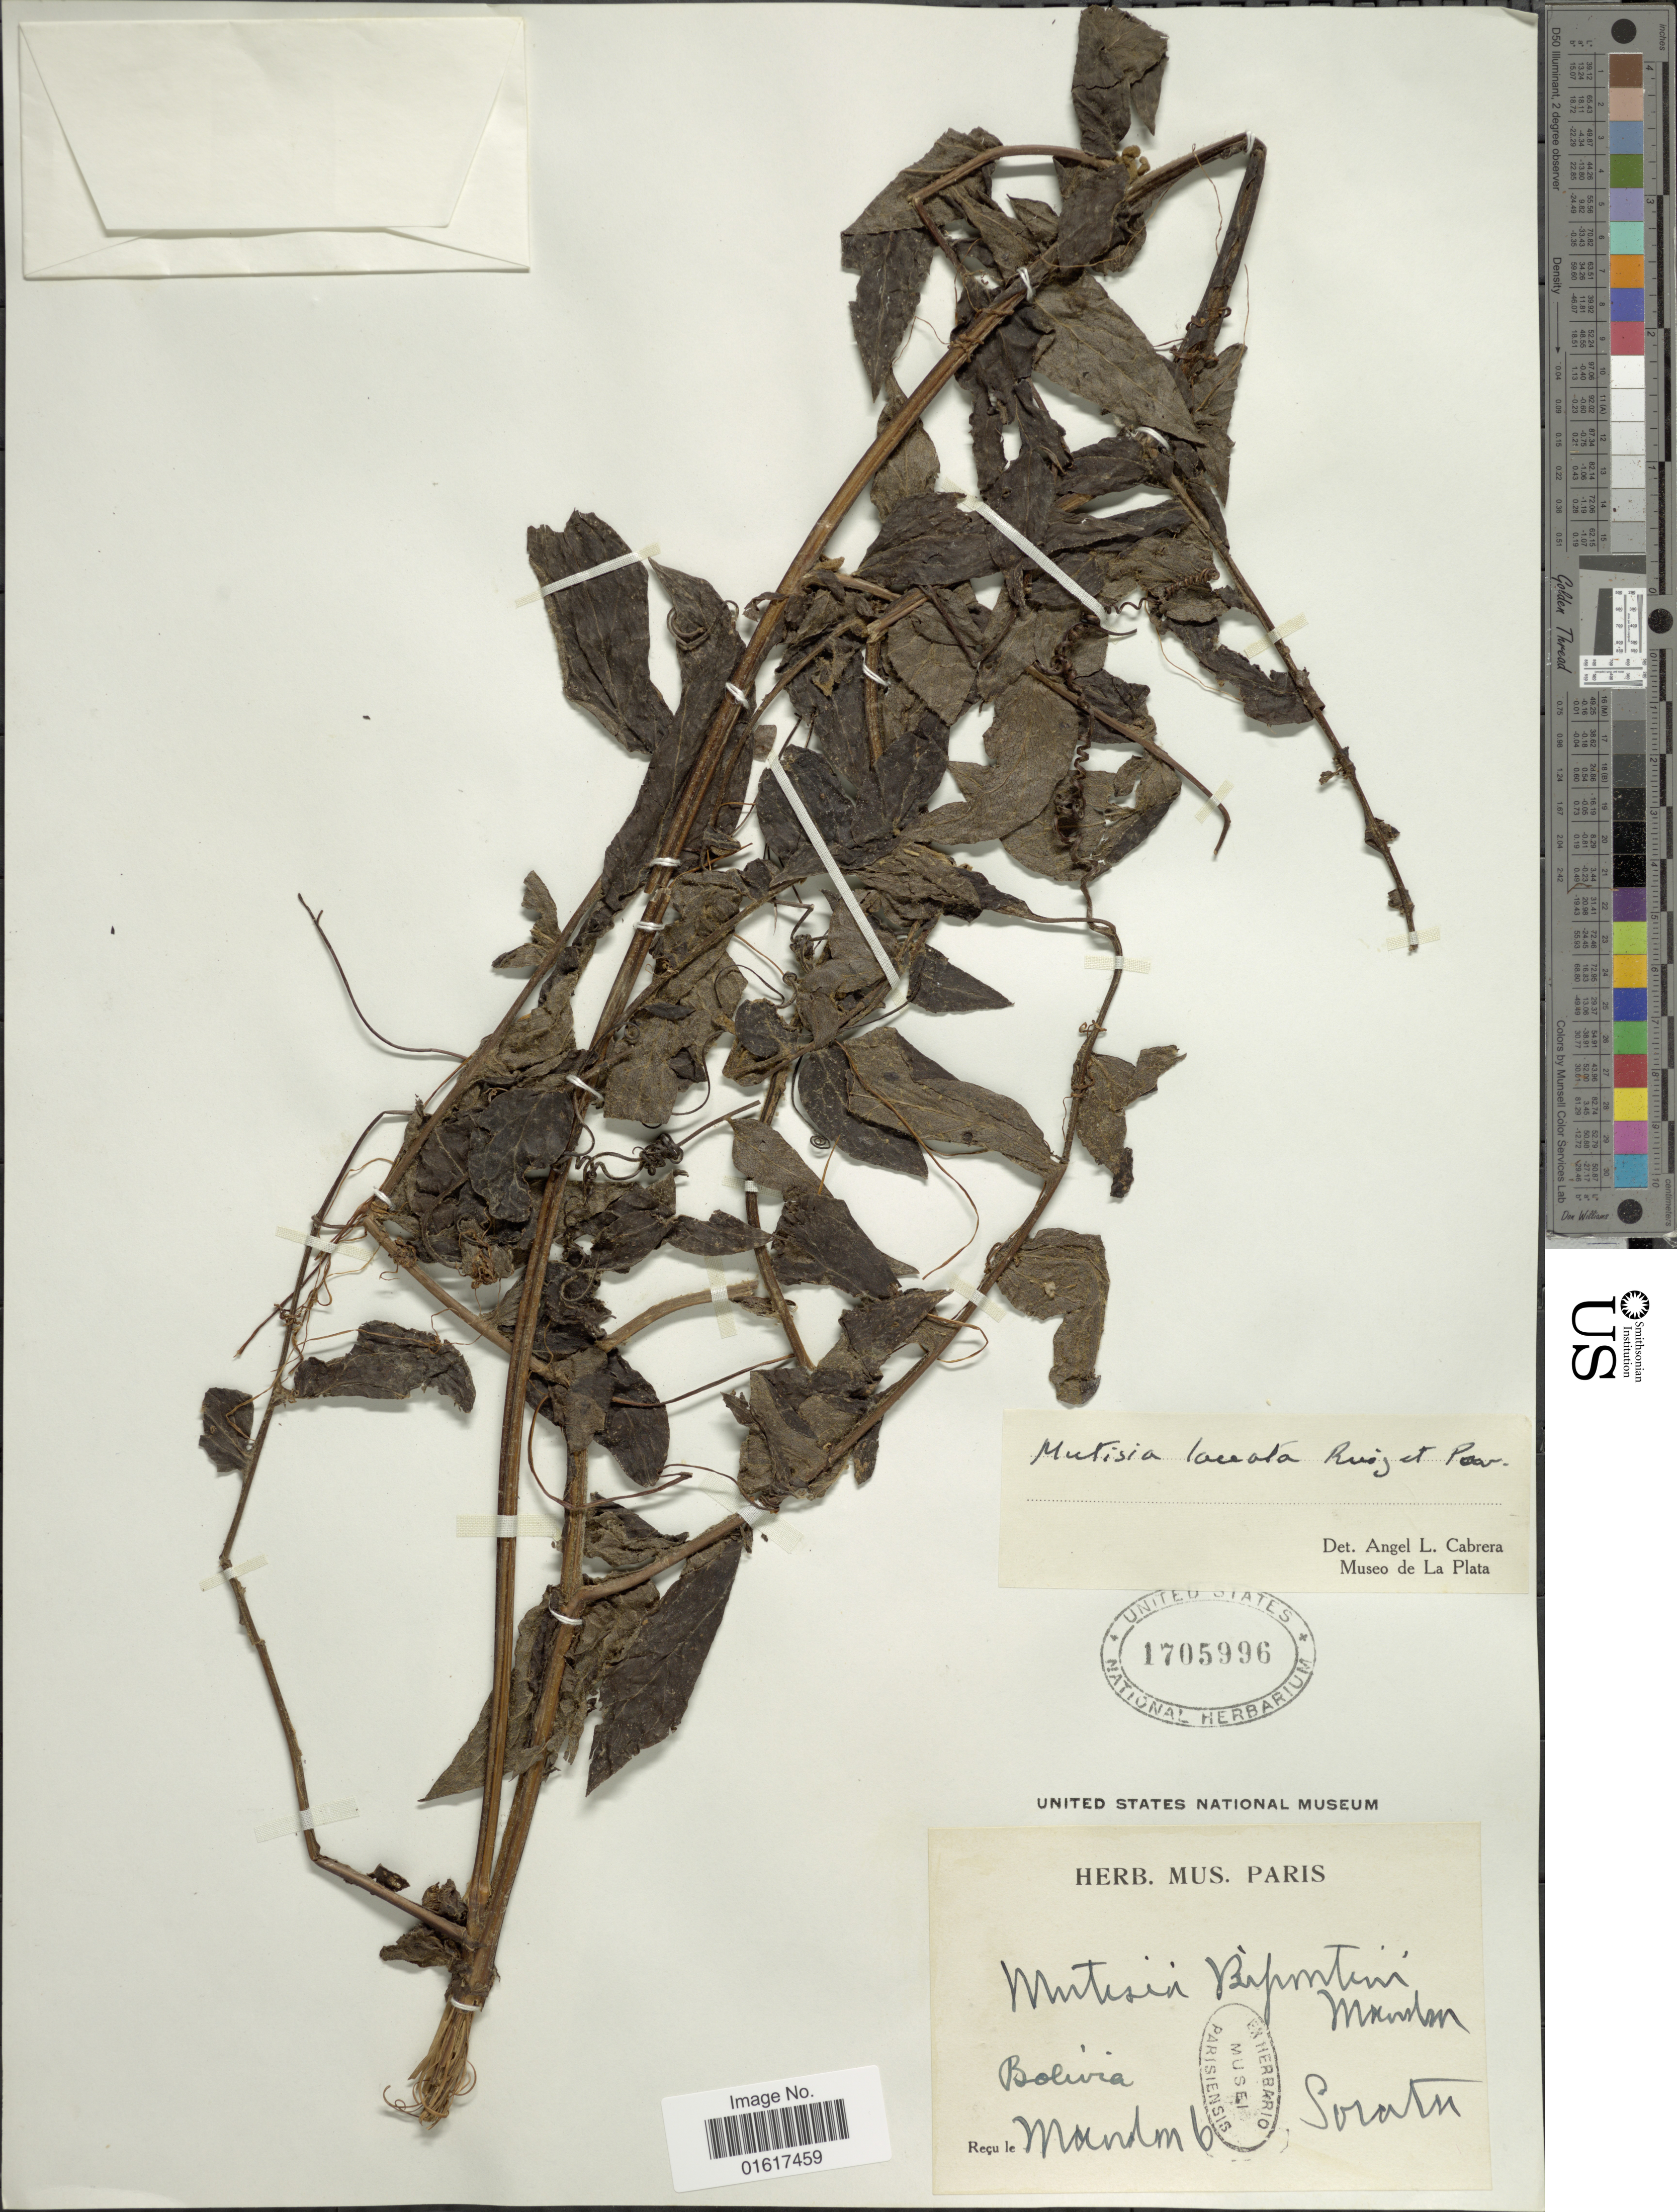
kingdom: Plantae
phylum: Tracheophyta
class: Magnoliopsida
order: Asterales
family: Asteraceae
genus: Mutisia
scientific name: Mutisia lanata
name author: Ruiz & Pav.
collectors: Mandon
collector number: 6*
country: Bolivia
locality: Soarto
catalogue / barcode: US 1705996